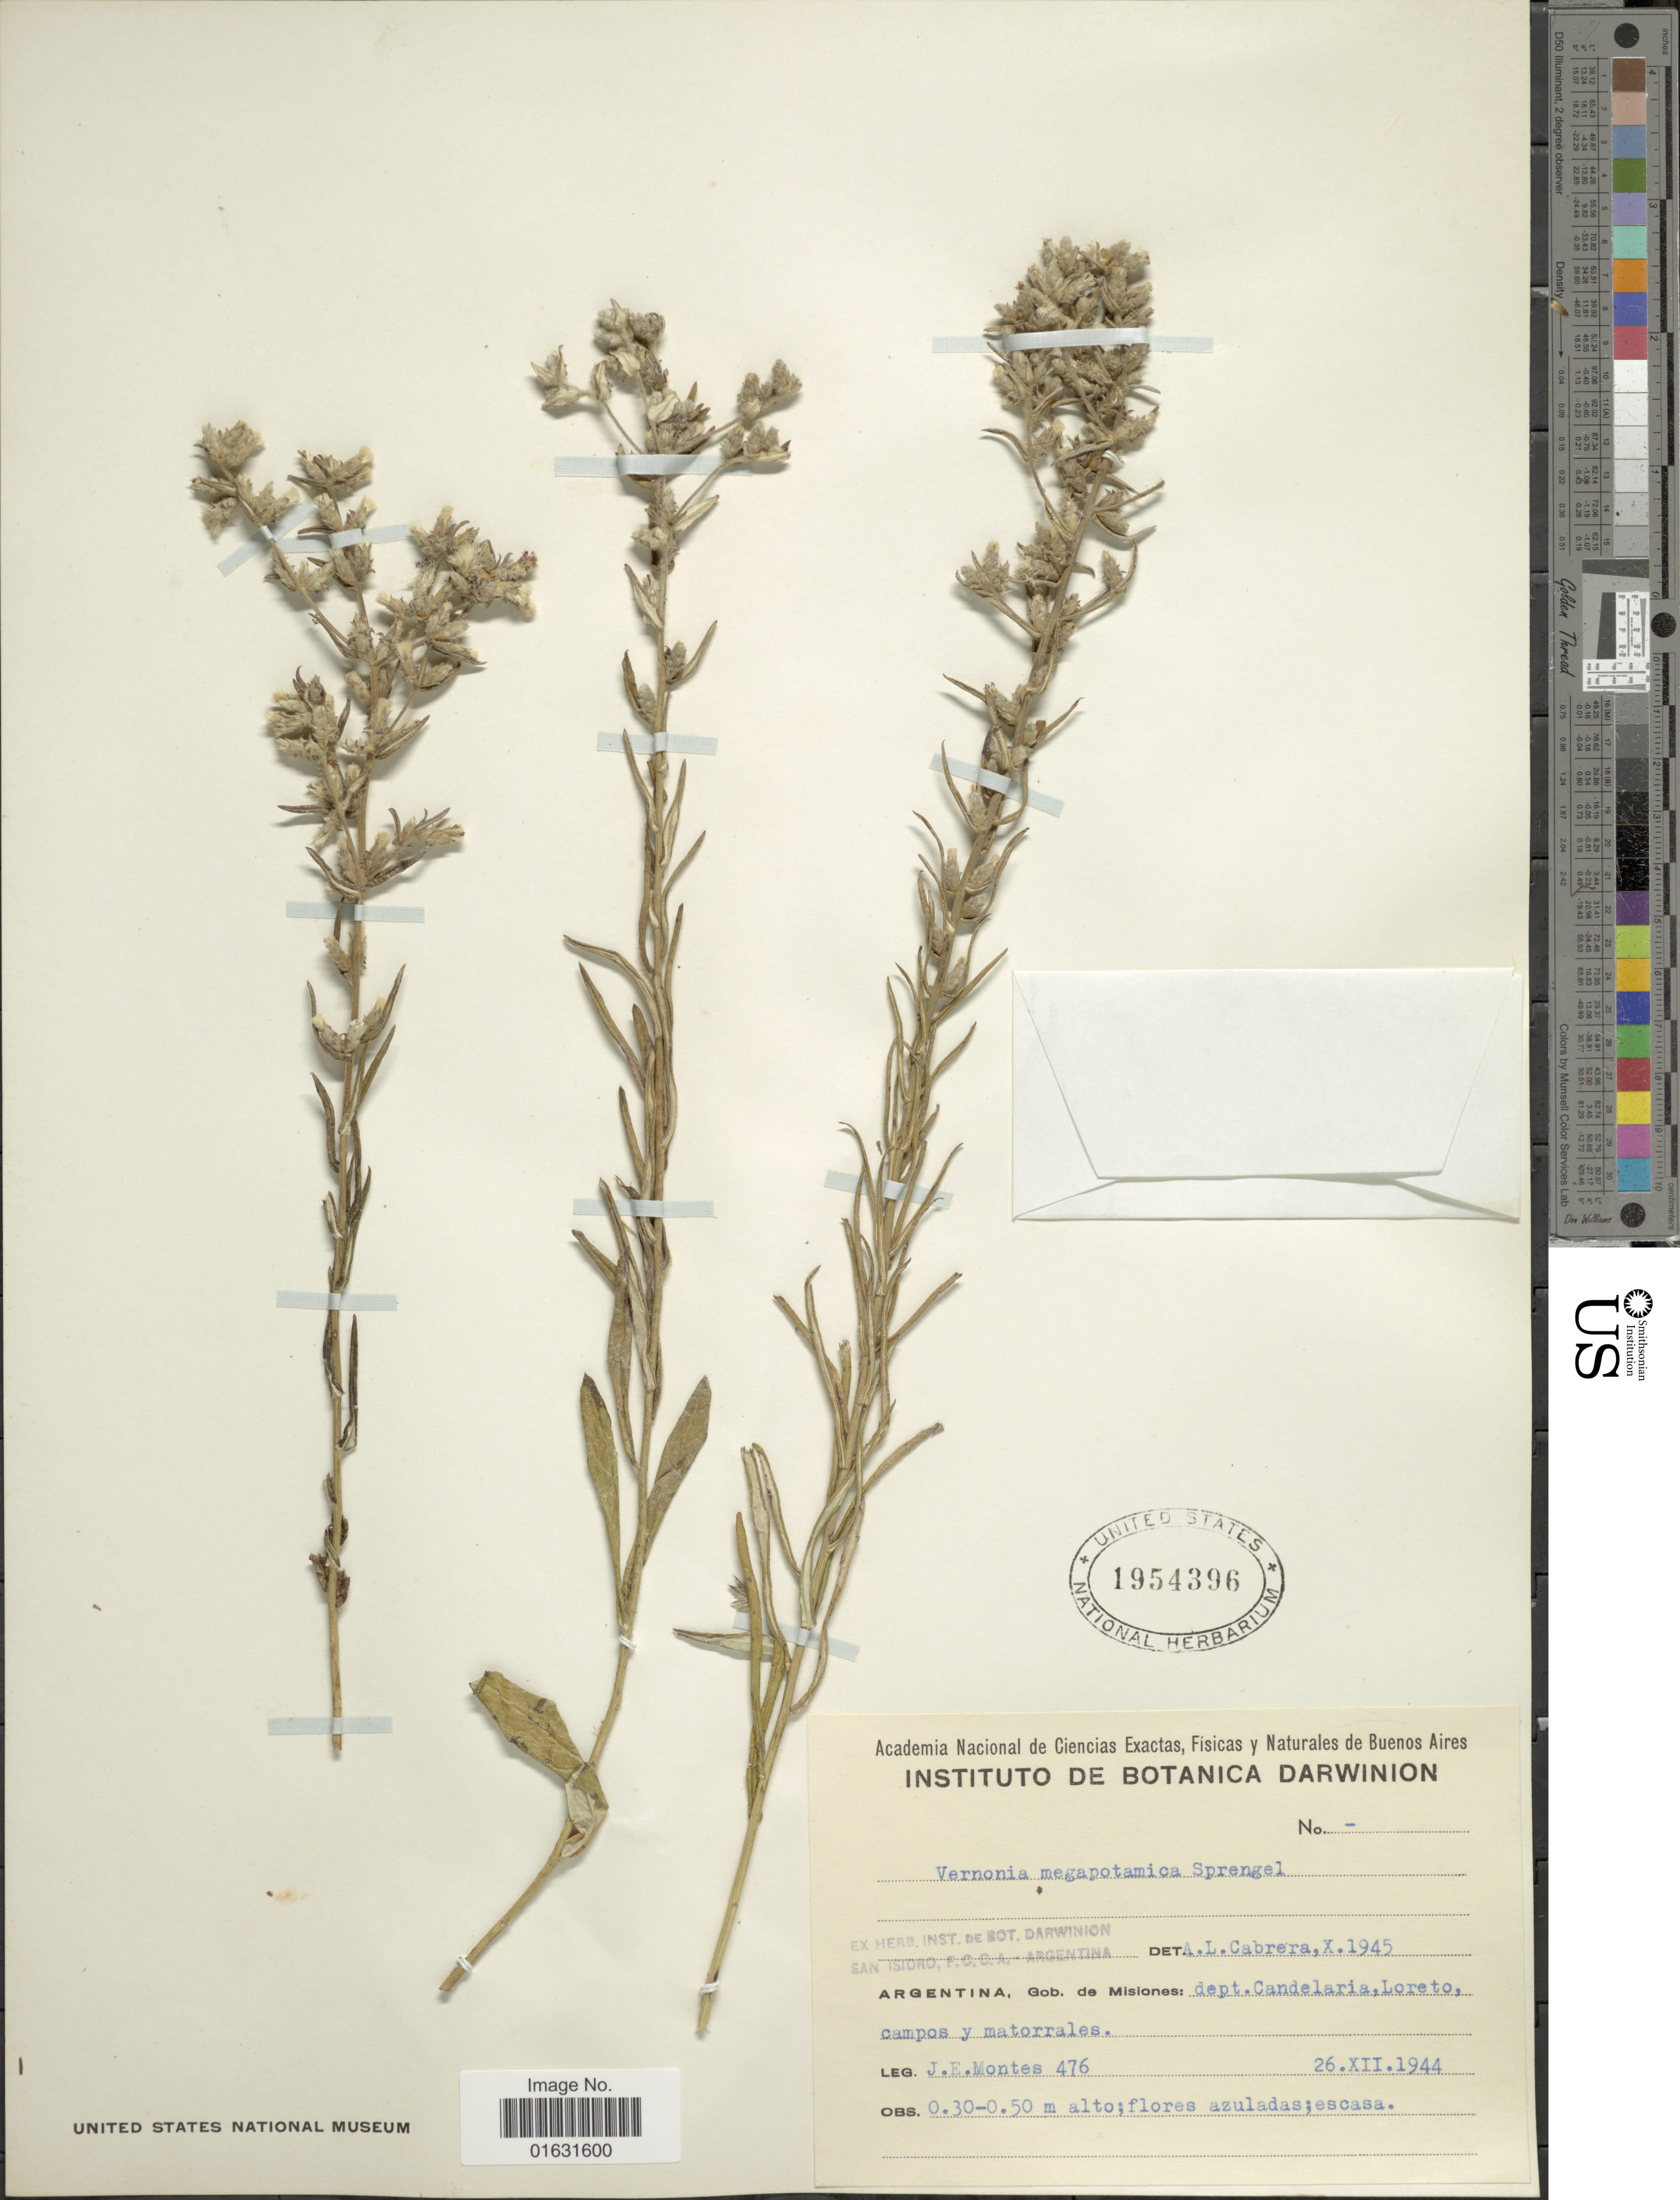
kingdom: Plantae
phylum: Tracheophyta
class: Magnoliopsida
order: Asterales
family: Asteraceae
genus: Stenocephalum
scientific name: Stenocephalum megapotamicum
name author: (Spreng.) Sch. Bip.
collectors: J. E. Montes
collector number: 476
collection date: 1944-12-26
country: Argentina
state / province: Misiones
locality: Dept. Candelaria, Loreto, campos y matorrales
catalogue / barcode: US 1954396